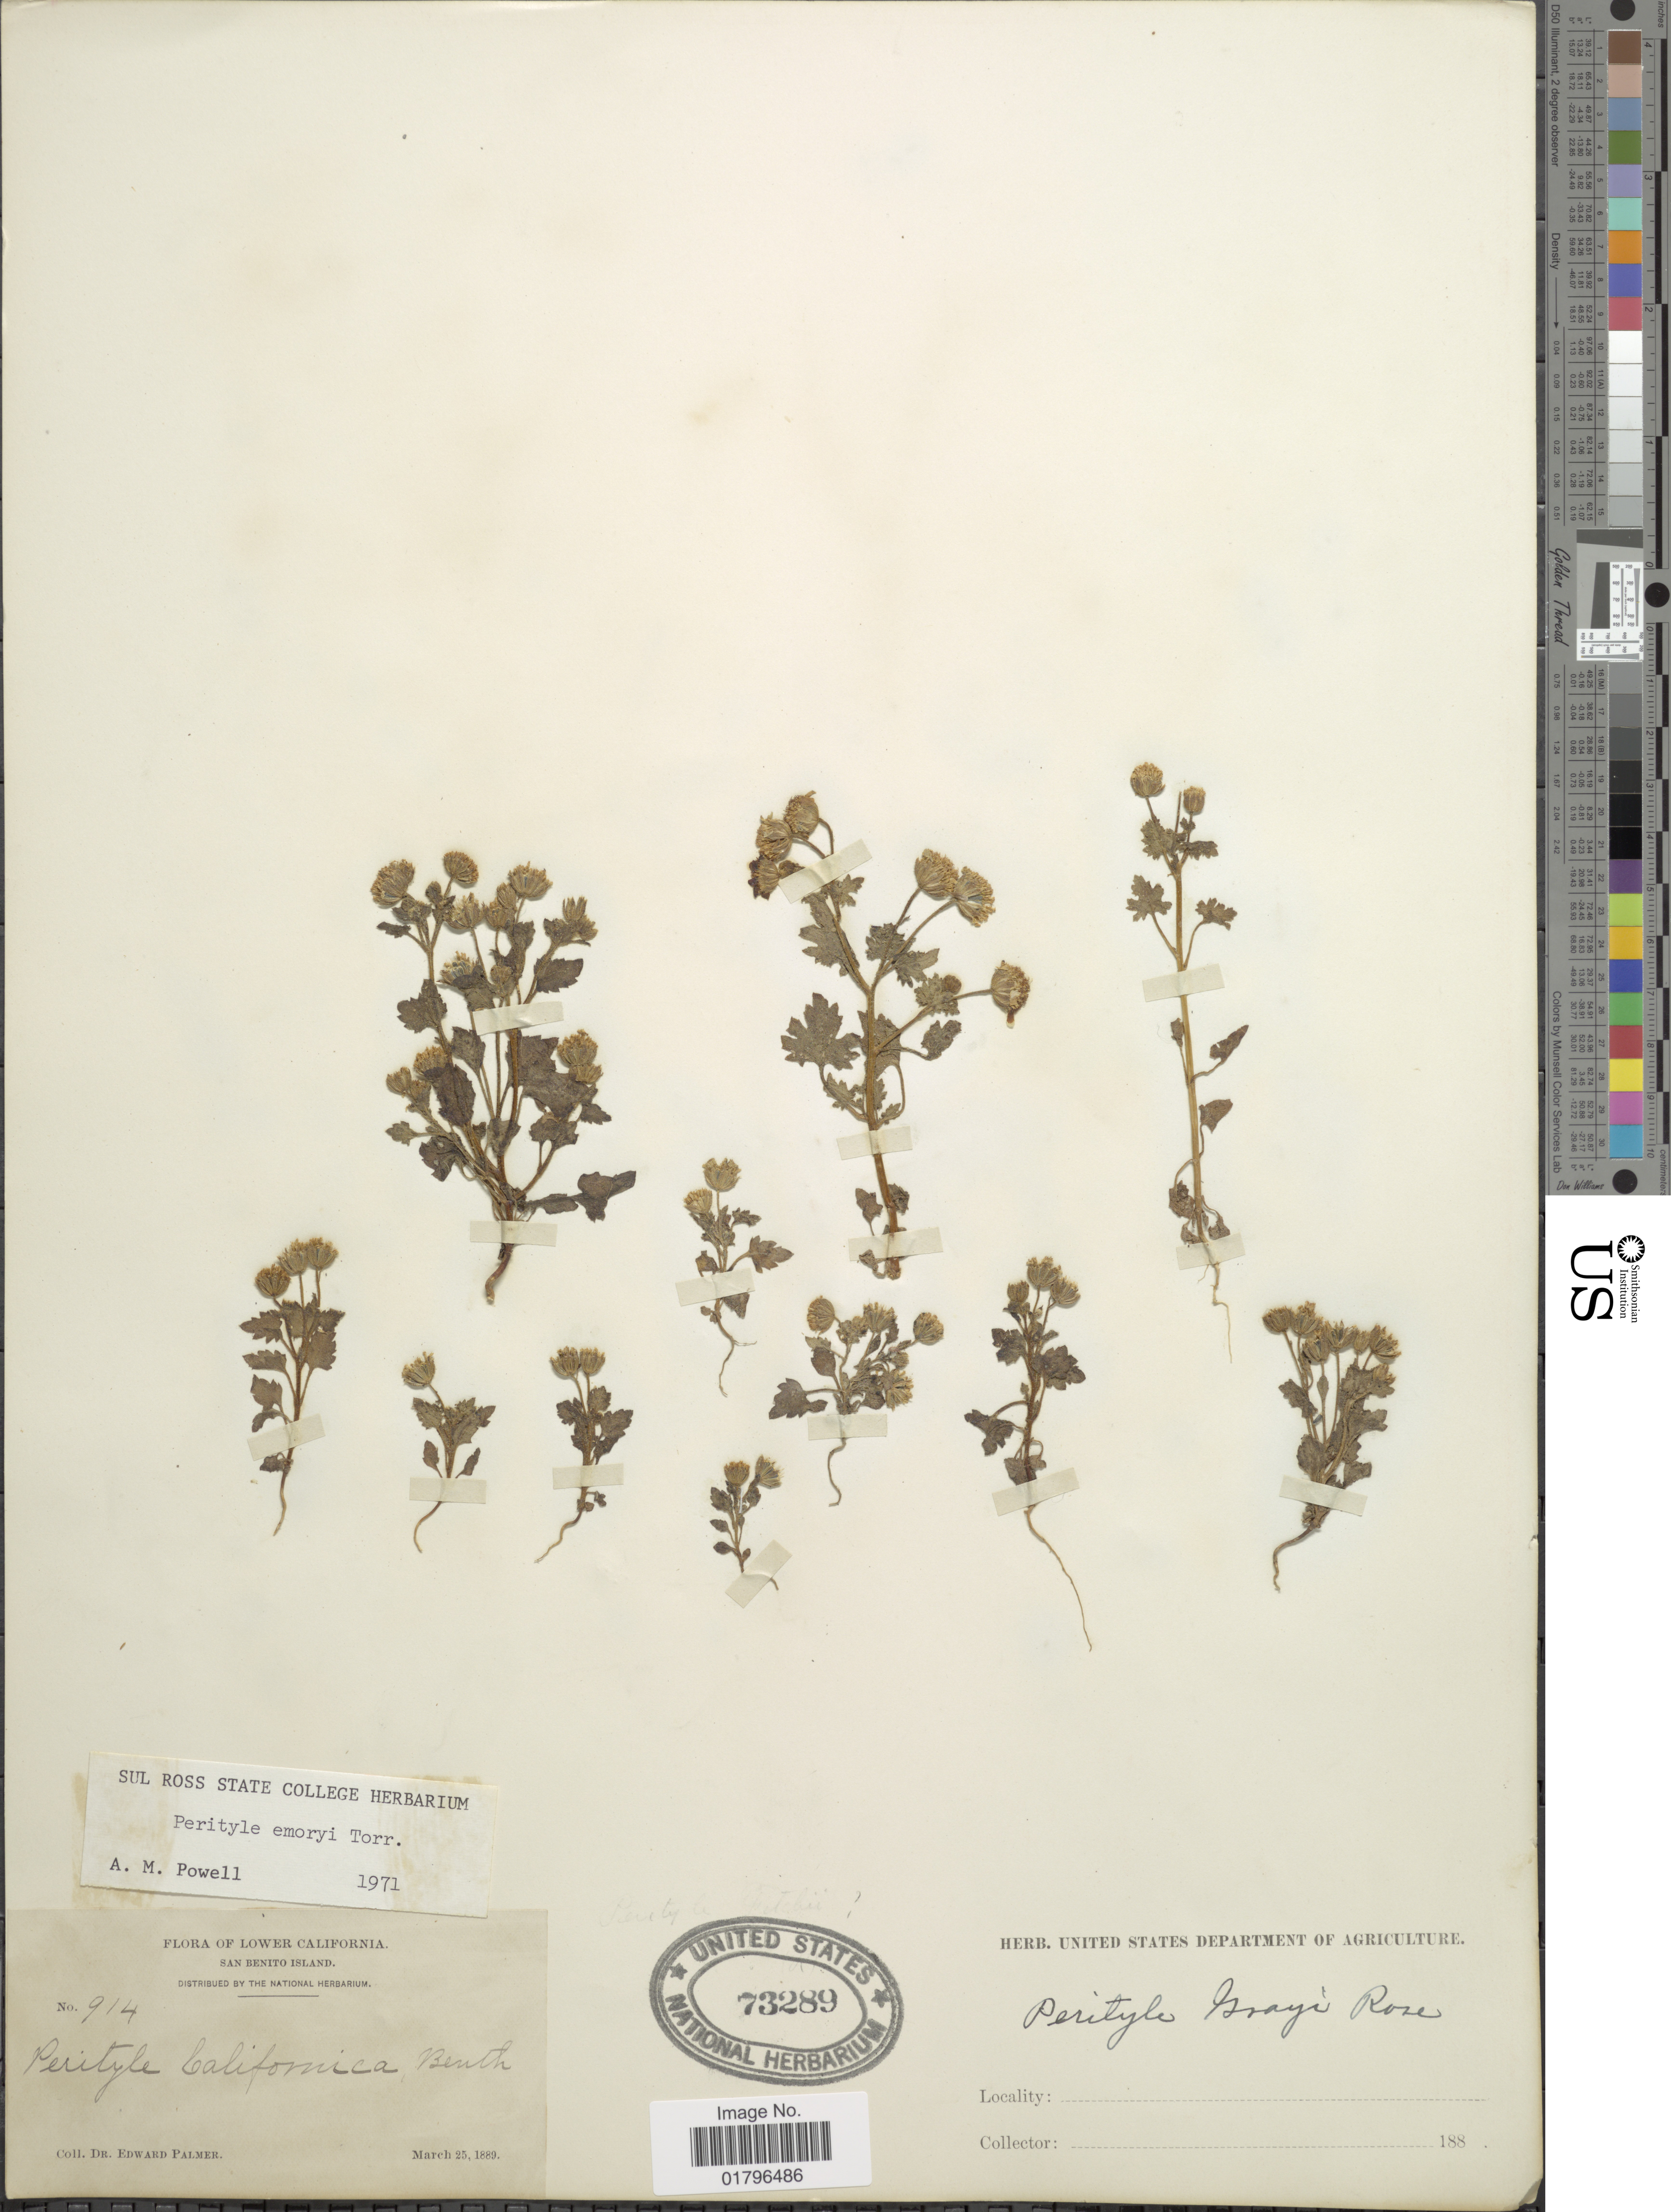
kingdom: Plantae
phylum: Tracheophyta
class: Magnoliopsida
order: Asterales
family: Asteraceae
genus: Perityle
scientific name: Perityle emoryi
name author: Torr.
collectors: E. Palmer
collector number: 914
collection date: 1889-03-25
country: Mexico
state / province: Baja California Sur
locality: Lower California, San Benito Island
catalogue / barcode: US 73289